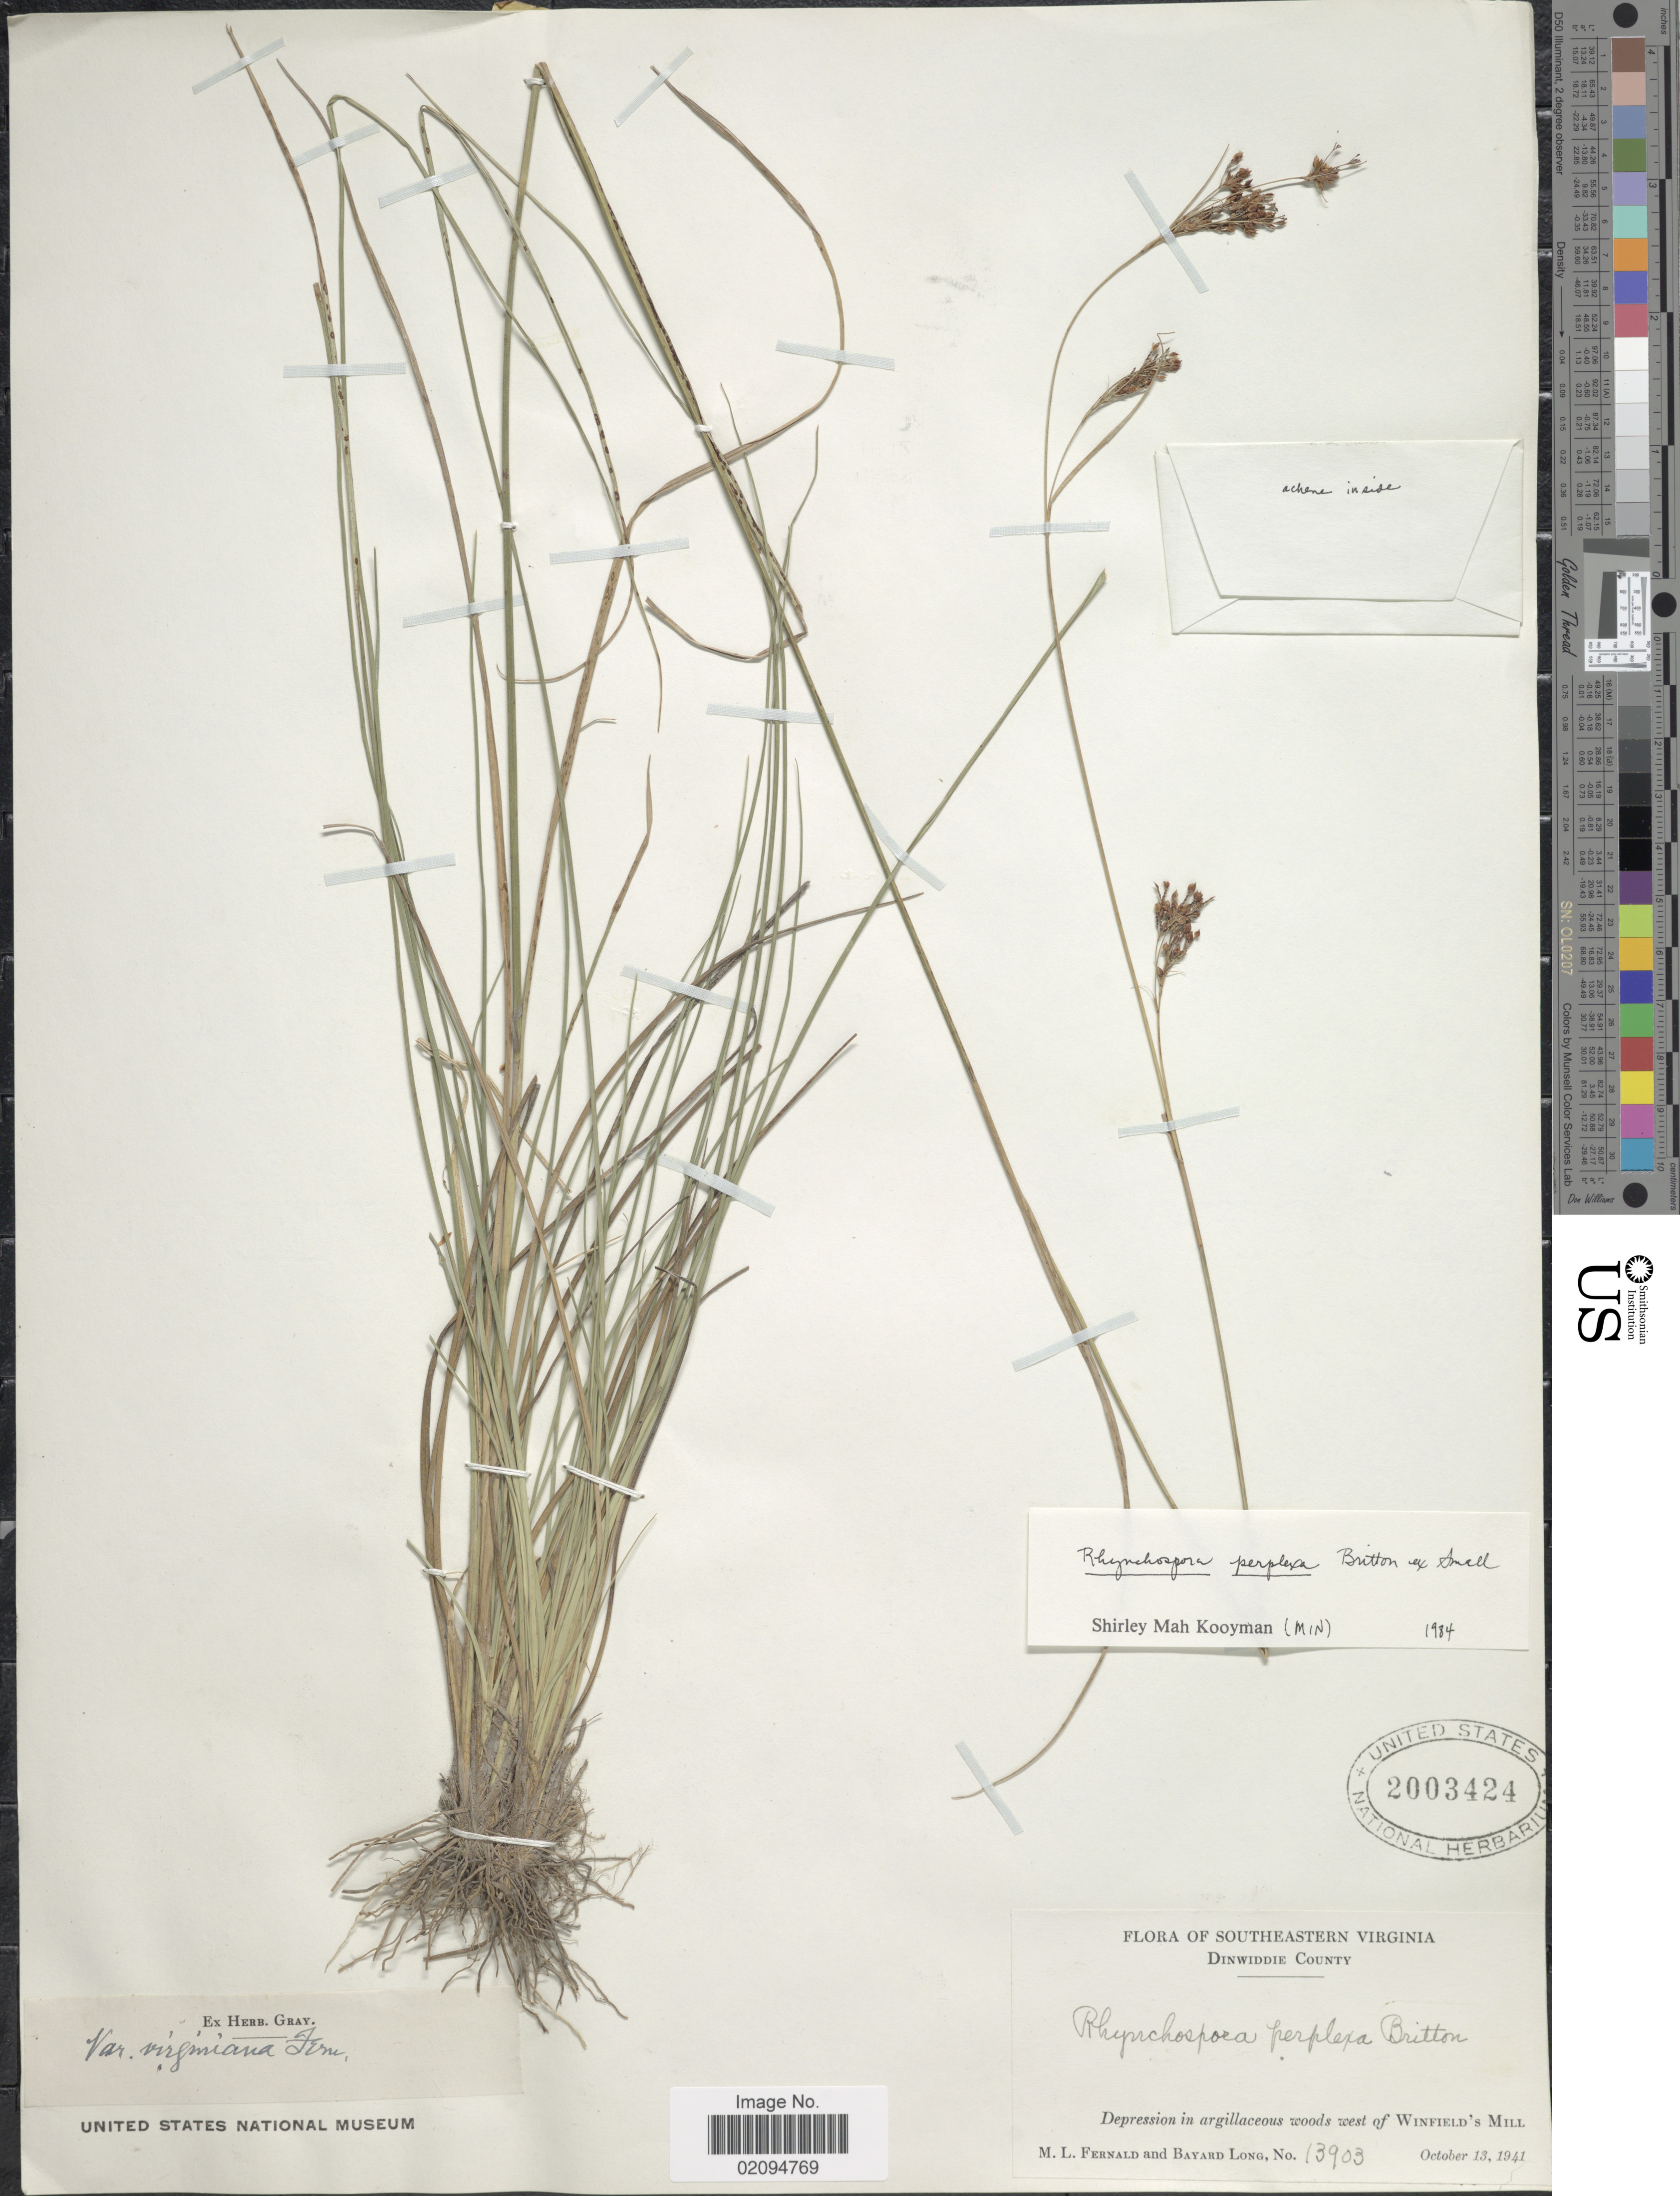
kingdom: Plantae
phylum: Tracheophyta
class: Liliopsida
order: Poales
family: Cyperaceae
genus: Rhynchospora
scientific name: Rhynchospora perplexa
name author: Britton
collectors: M. L. Fernald & B. Long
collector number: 13903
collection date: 1941-10-13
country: United States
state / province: Virginia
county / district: Dinwiddie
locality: Southeastern Virginia. Dinswiddie County. woods west of Winfield's Mill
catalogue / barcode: US 2003424